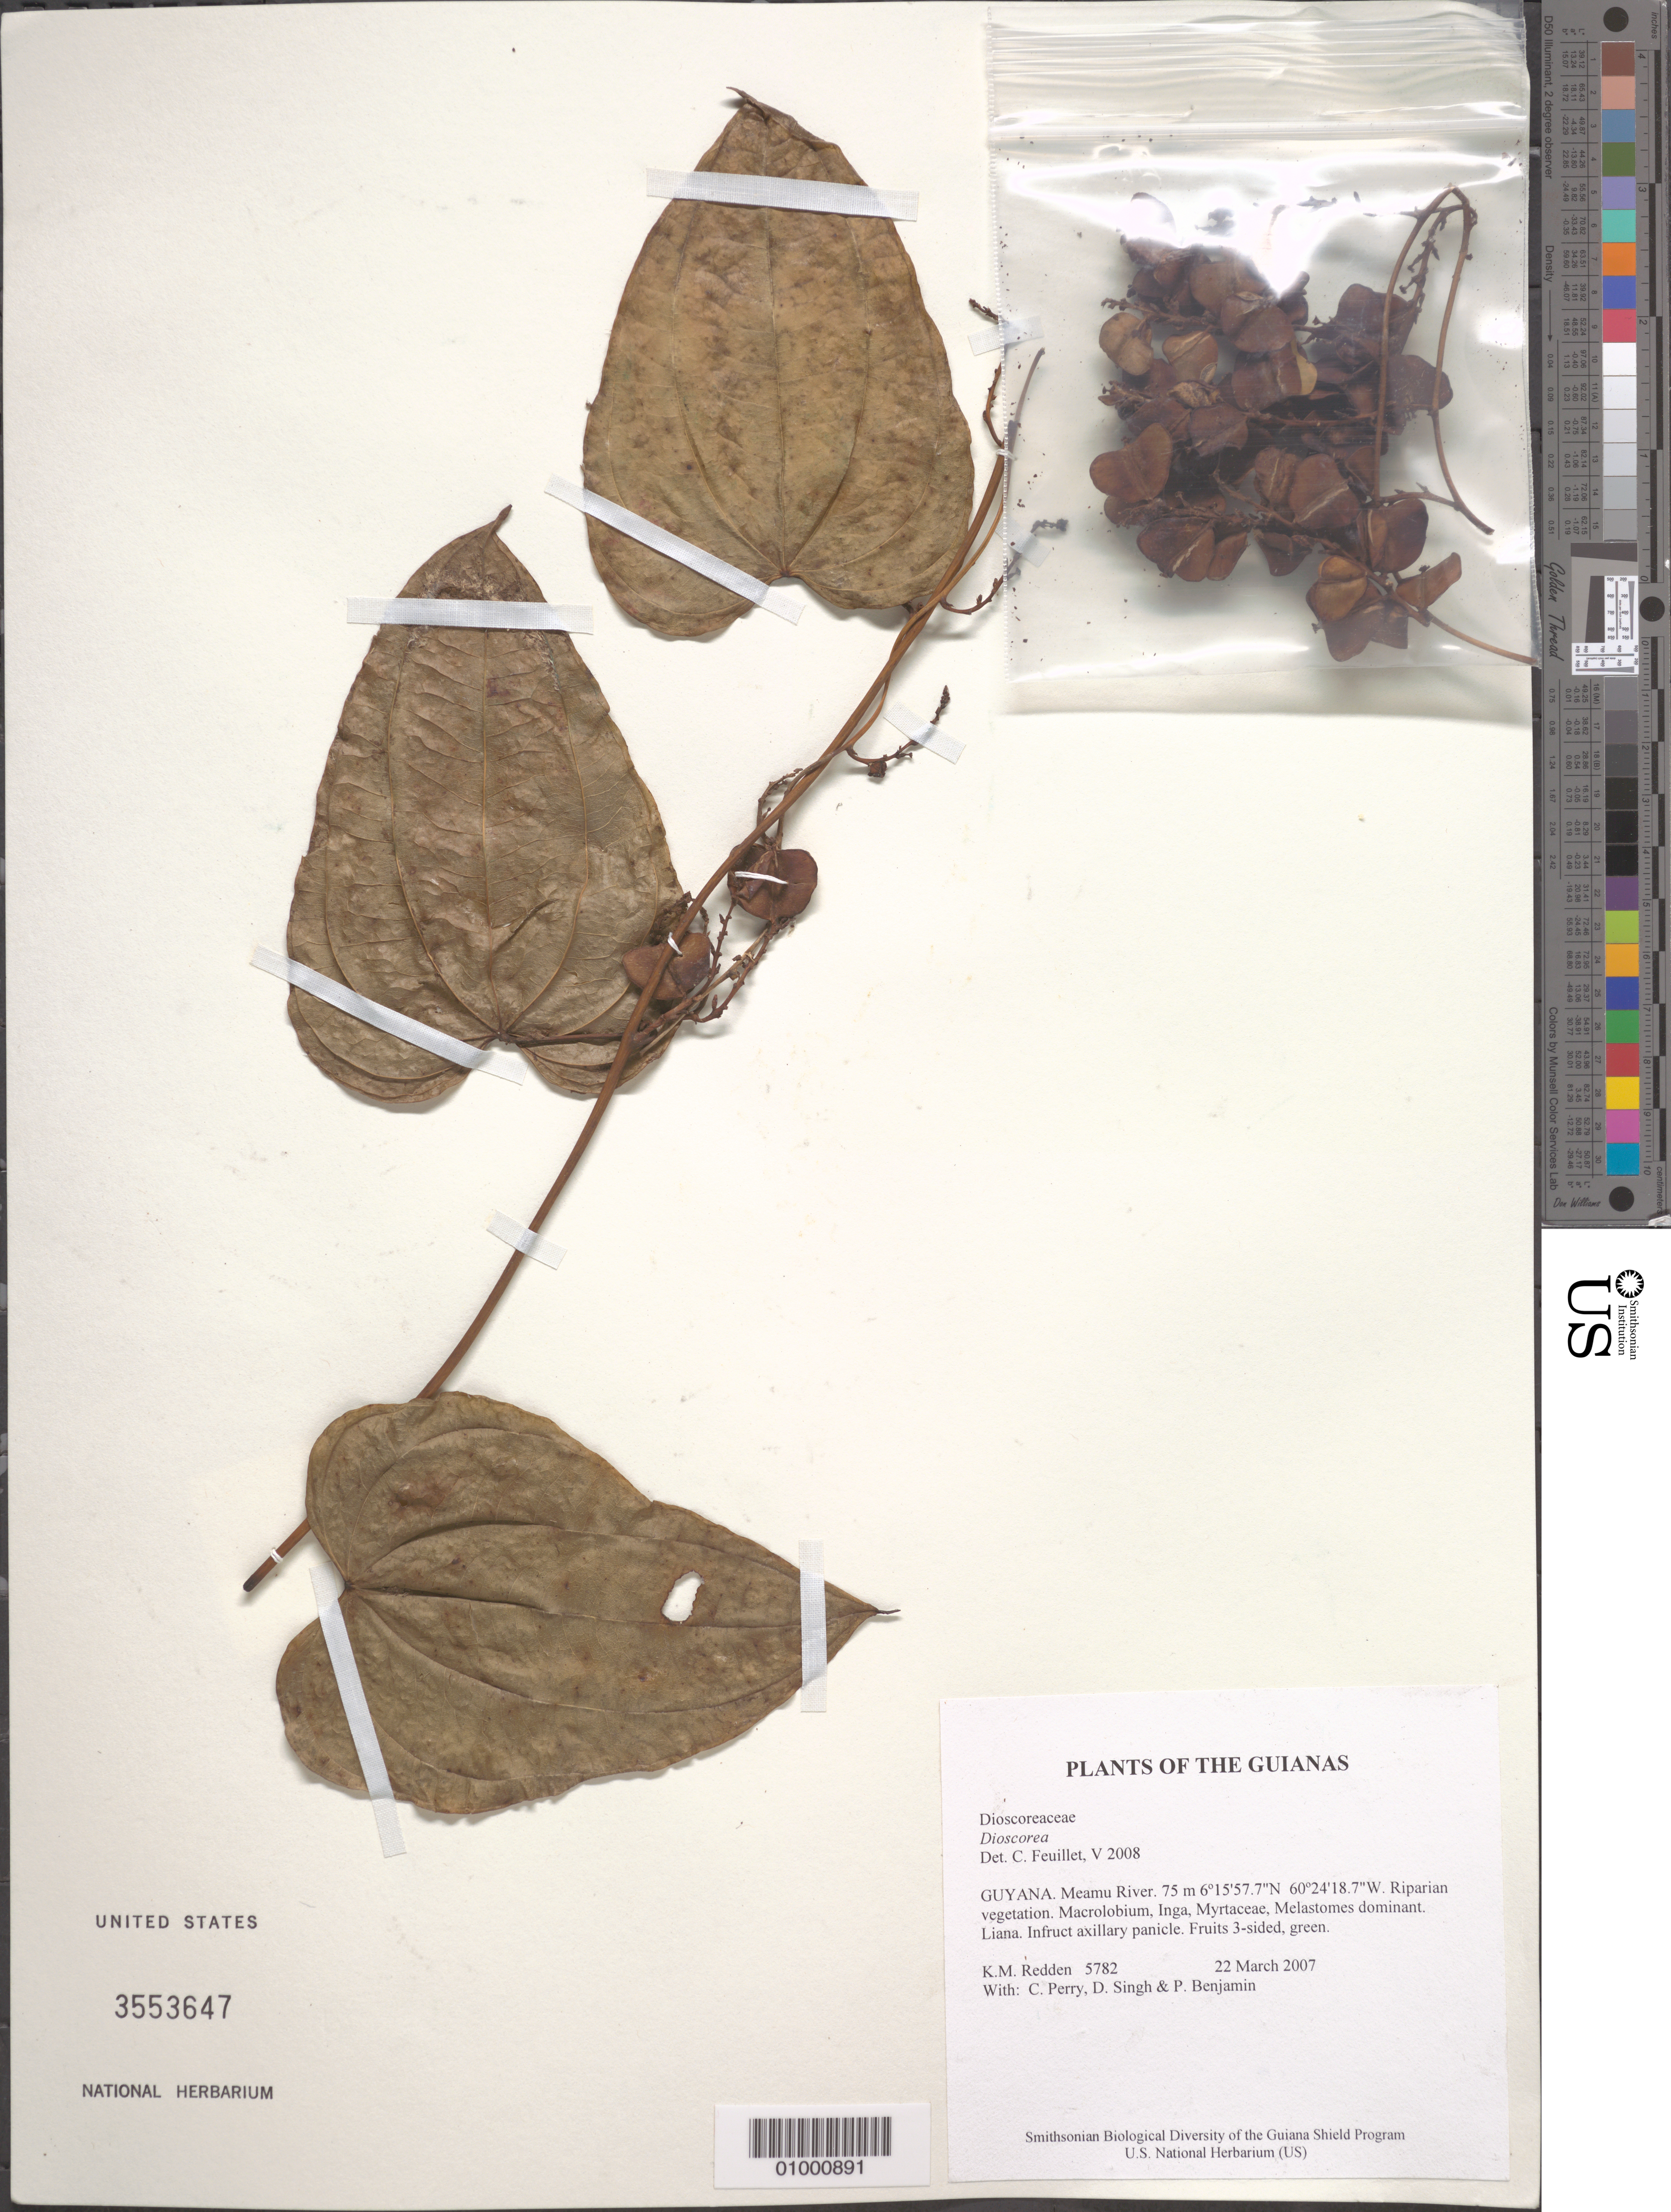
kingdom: Plantae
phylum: Tracheophyta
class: Liliopsida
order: Dioscoreales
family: Dioscoreaceae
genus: Dioscorea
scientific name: Dioscorea sp.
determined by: Feuillet, C.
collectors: K. M. Redden, C. Perry, D. Singh & P. Benjamin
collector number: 5782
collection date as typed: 22 March 2007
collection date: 2007-03-22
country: Guyana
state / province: Cuyuni-Mazaruni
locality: Meamu River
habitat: Riparian vegetation. Macrolobium, Inga, Myrtaceae, Melastomes dominant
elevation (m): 75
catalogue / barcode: US 3553647